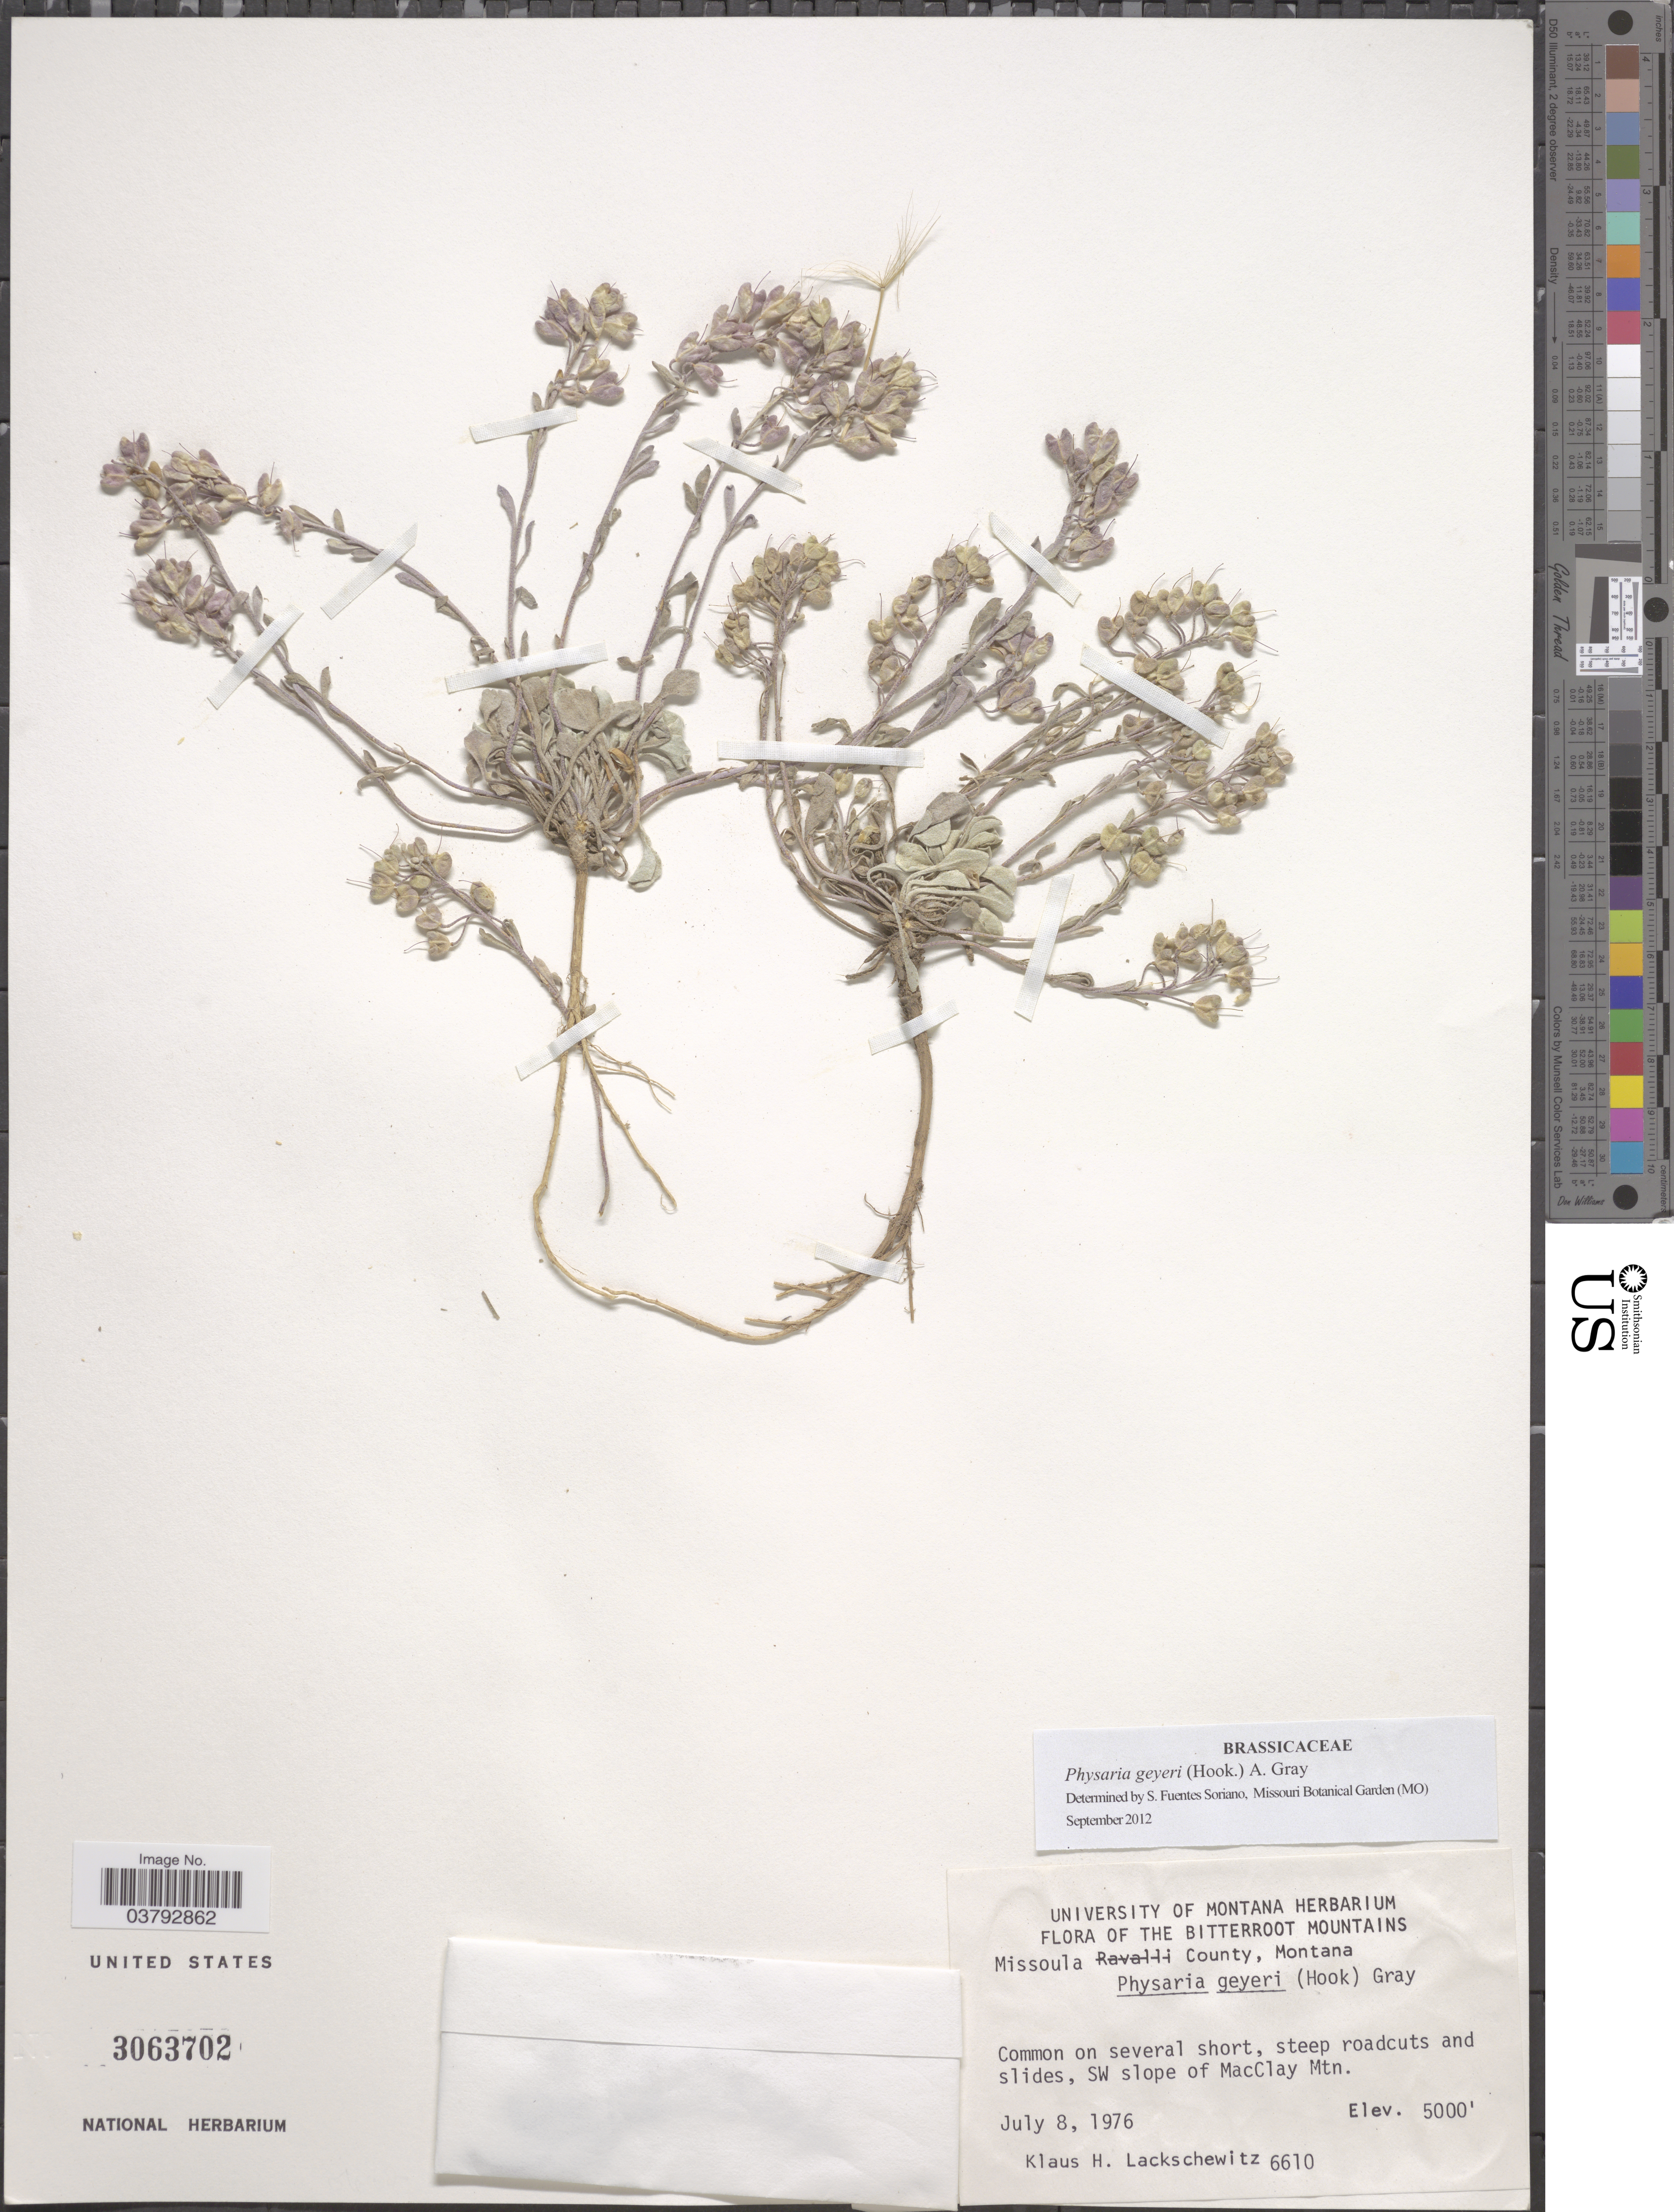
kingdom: Plantae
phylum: Tracheophyta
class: Magnoliopsida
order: Brassicales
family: Brassicaceae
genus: Physaria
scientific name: Physaria geyeri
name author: (Hook.) A. Gray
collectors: K. Lackschewitz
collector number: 6610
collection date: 1976-07-08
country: United States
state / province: Montana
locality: The Bitterroot Mountains. Missoula County. SW slope of MacClay Mtn.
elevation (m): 1524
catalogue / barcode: US 3063702